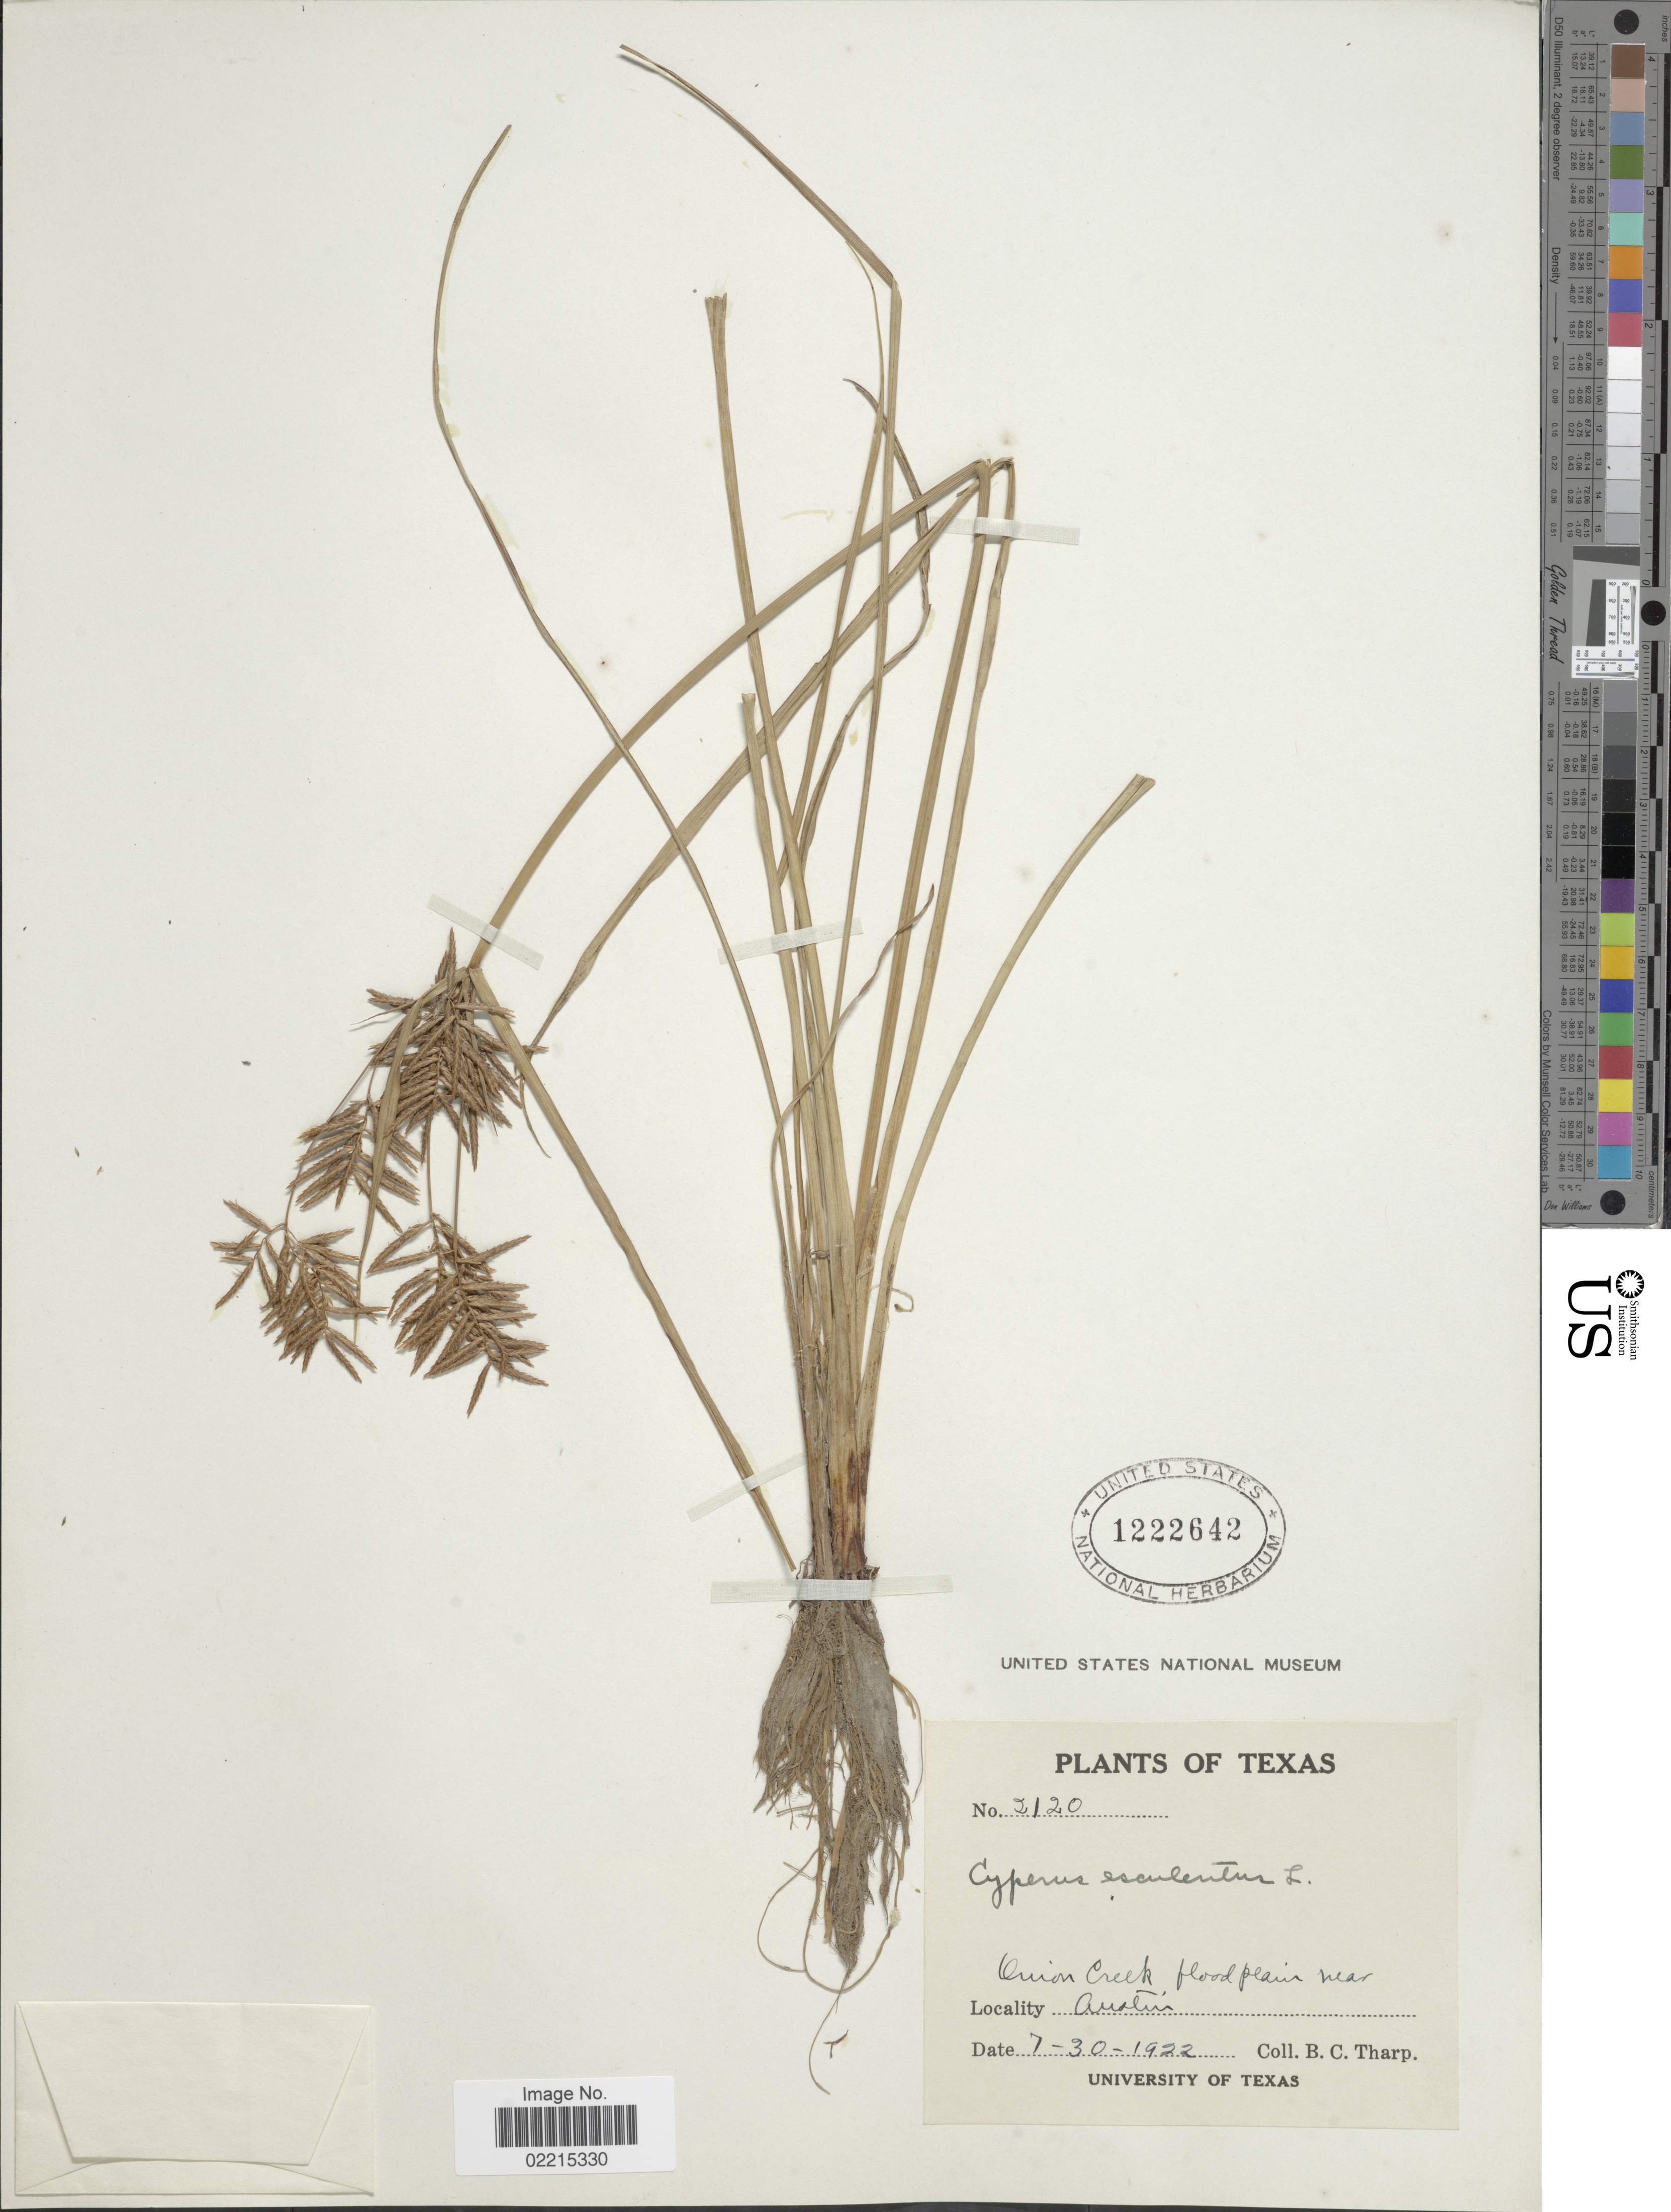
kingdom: Plantae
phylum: Tracheophyta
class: Liliopsida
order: Poales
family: Cyperaceae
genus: Cyperus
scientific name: Cyperus esculentus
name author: L.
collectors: B. C. Tharp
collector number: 2120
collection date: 1922-07-30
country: United States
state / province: Texas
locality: Onion Creek, near Austin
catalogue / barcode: US 1222642